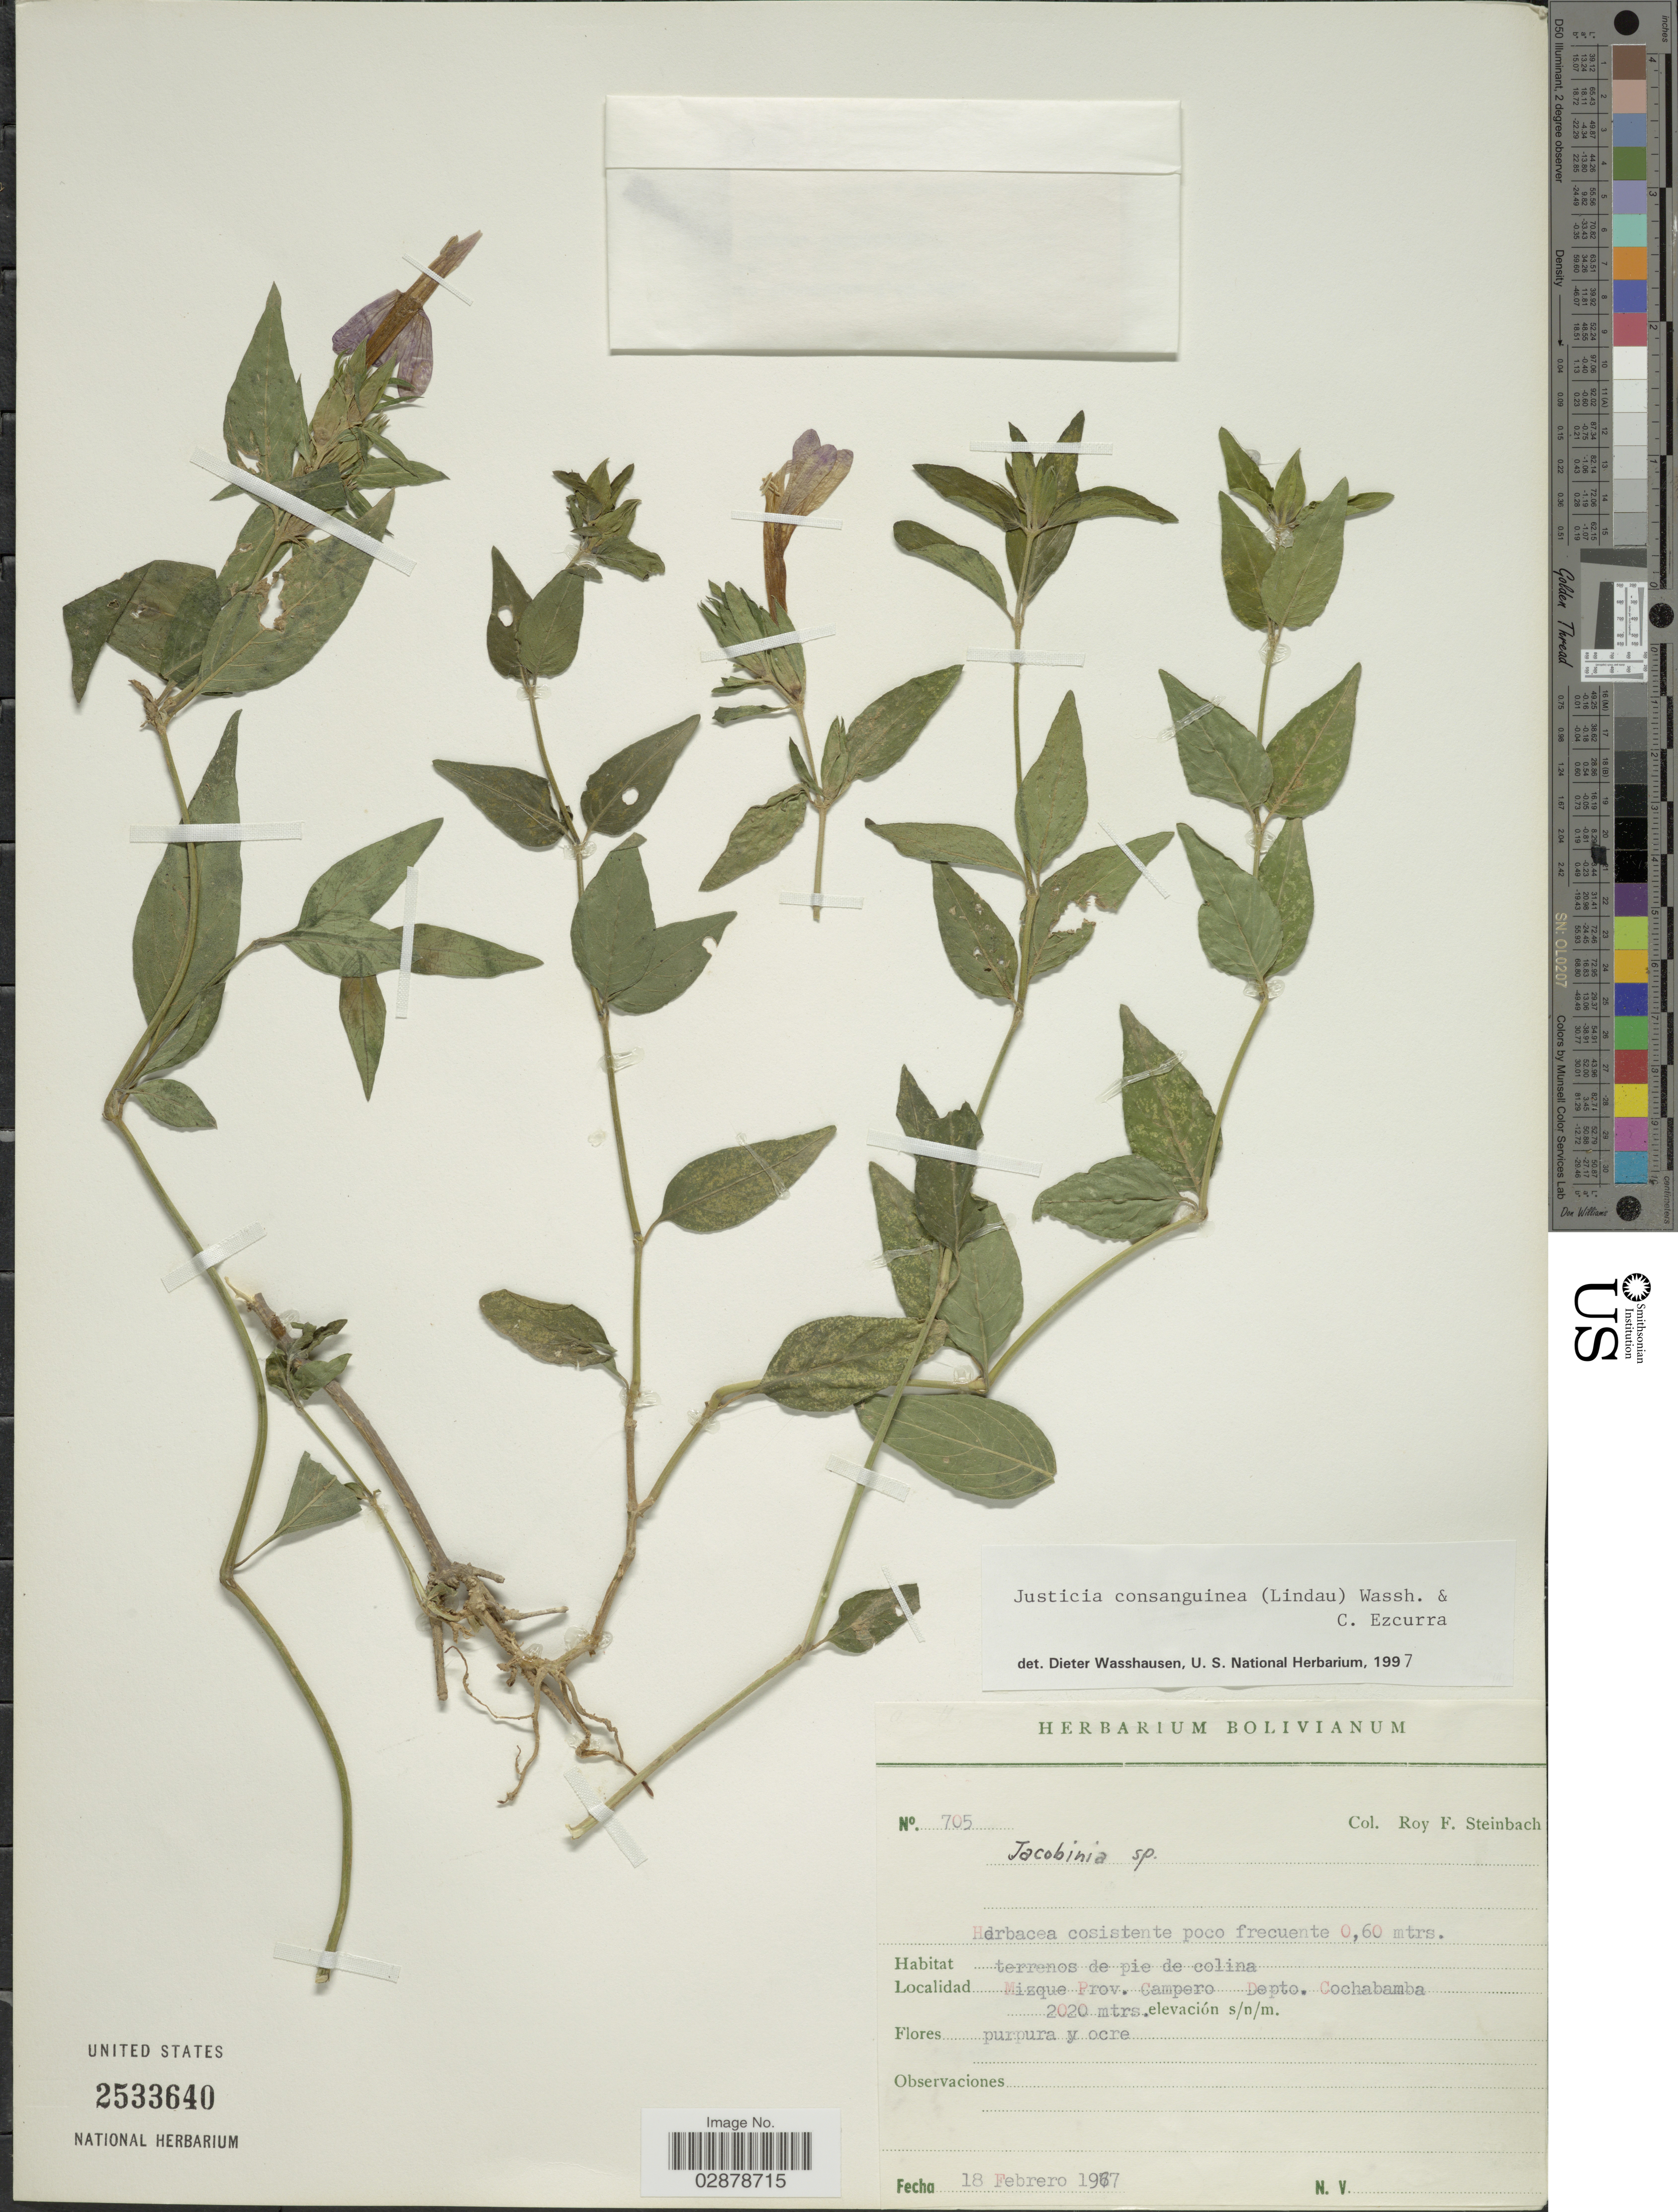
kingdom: Plantae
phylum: Tracheophyta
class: Magnoliopsida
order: Lamiales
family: Acanthaceae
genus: Justicia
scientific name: Justicia consanguinea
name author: (Lindau) Wassh. & C. Ezcurra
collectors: R. F. Steinbach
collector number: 705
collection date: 1977-02-18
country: Bolivia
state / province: Cochabamba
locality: Mizque Prov. Campero, Depto. Cochabamba.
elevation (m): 2020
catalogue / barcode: US 2533640